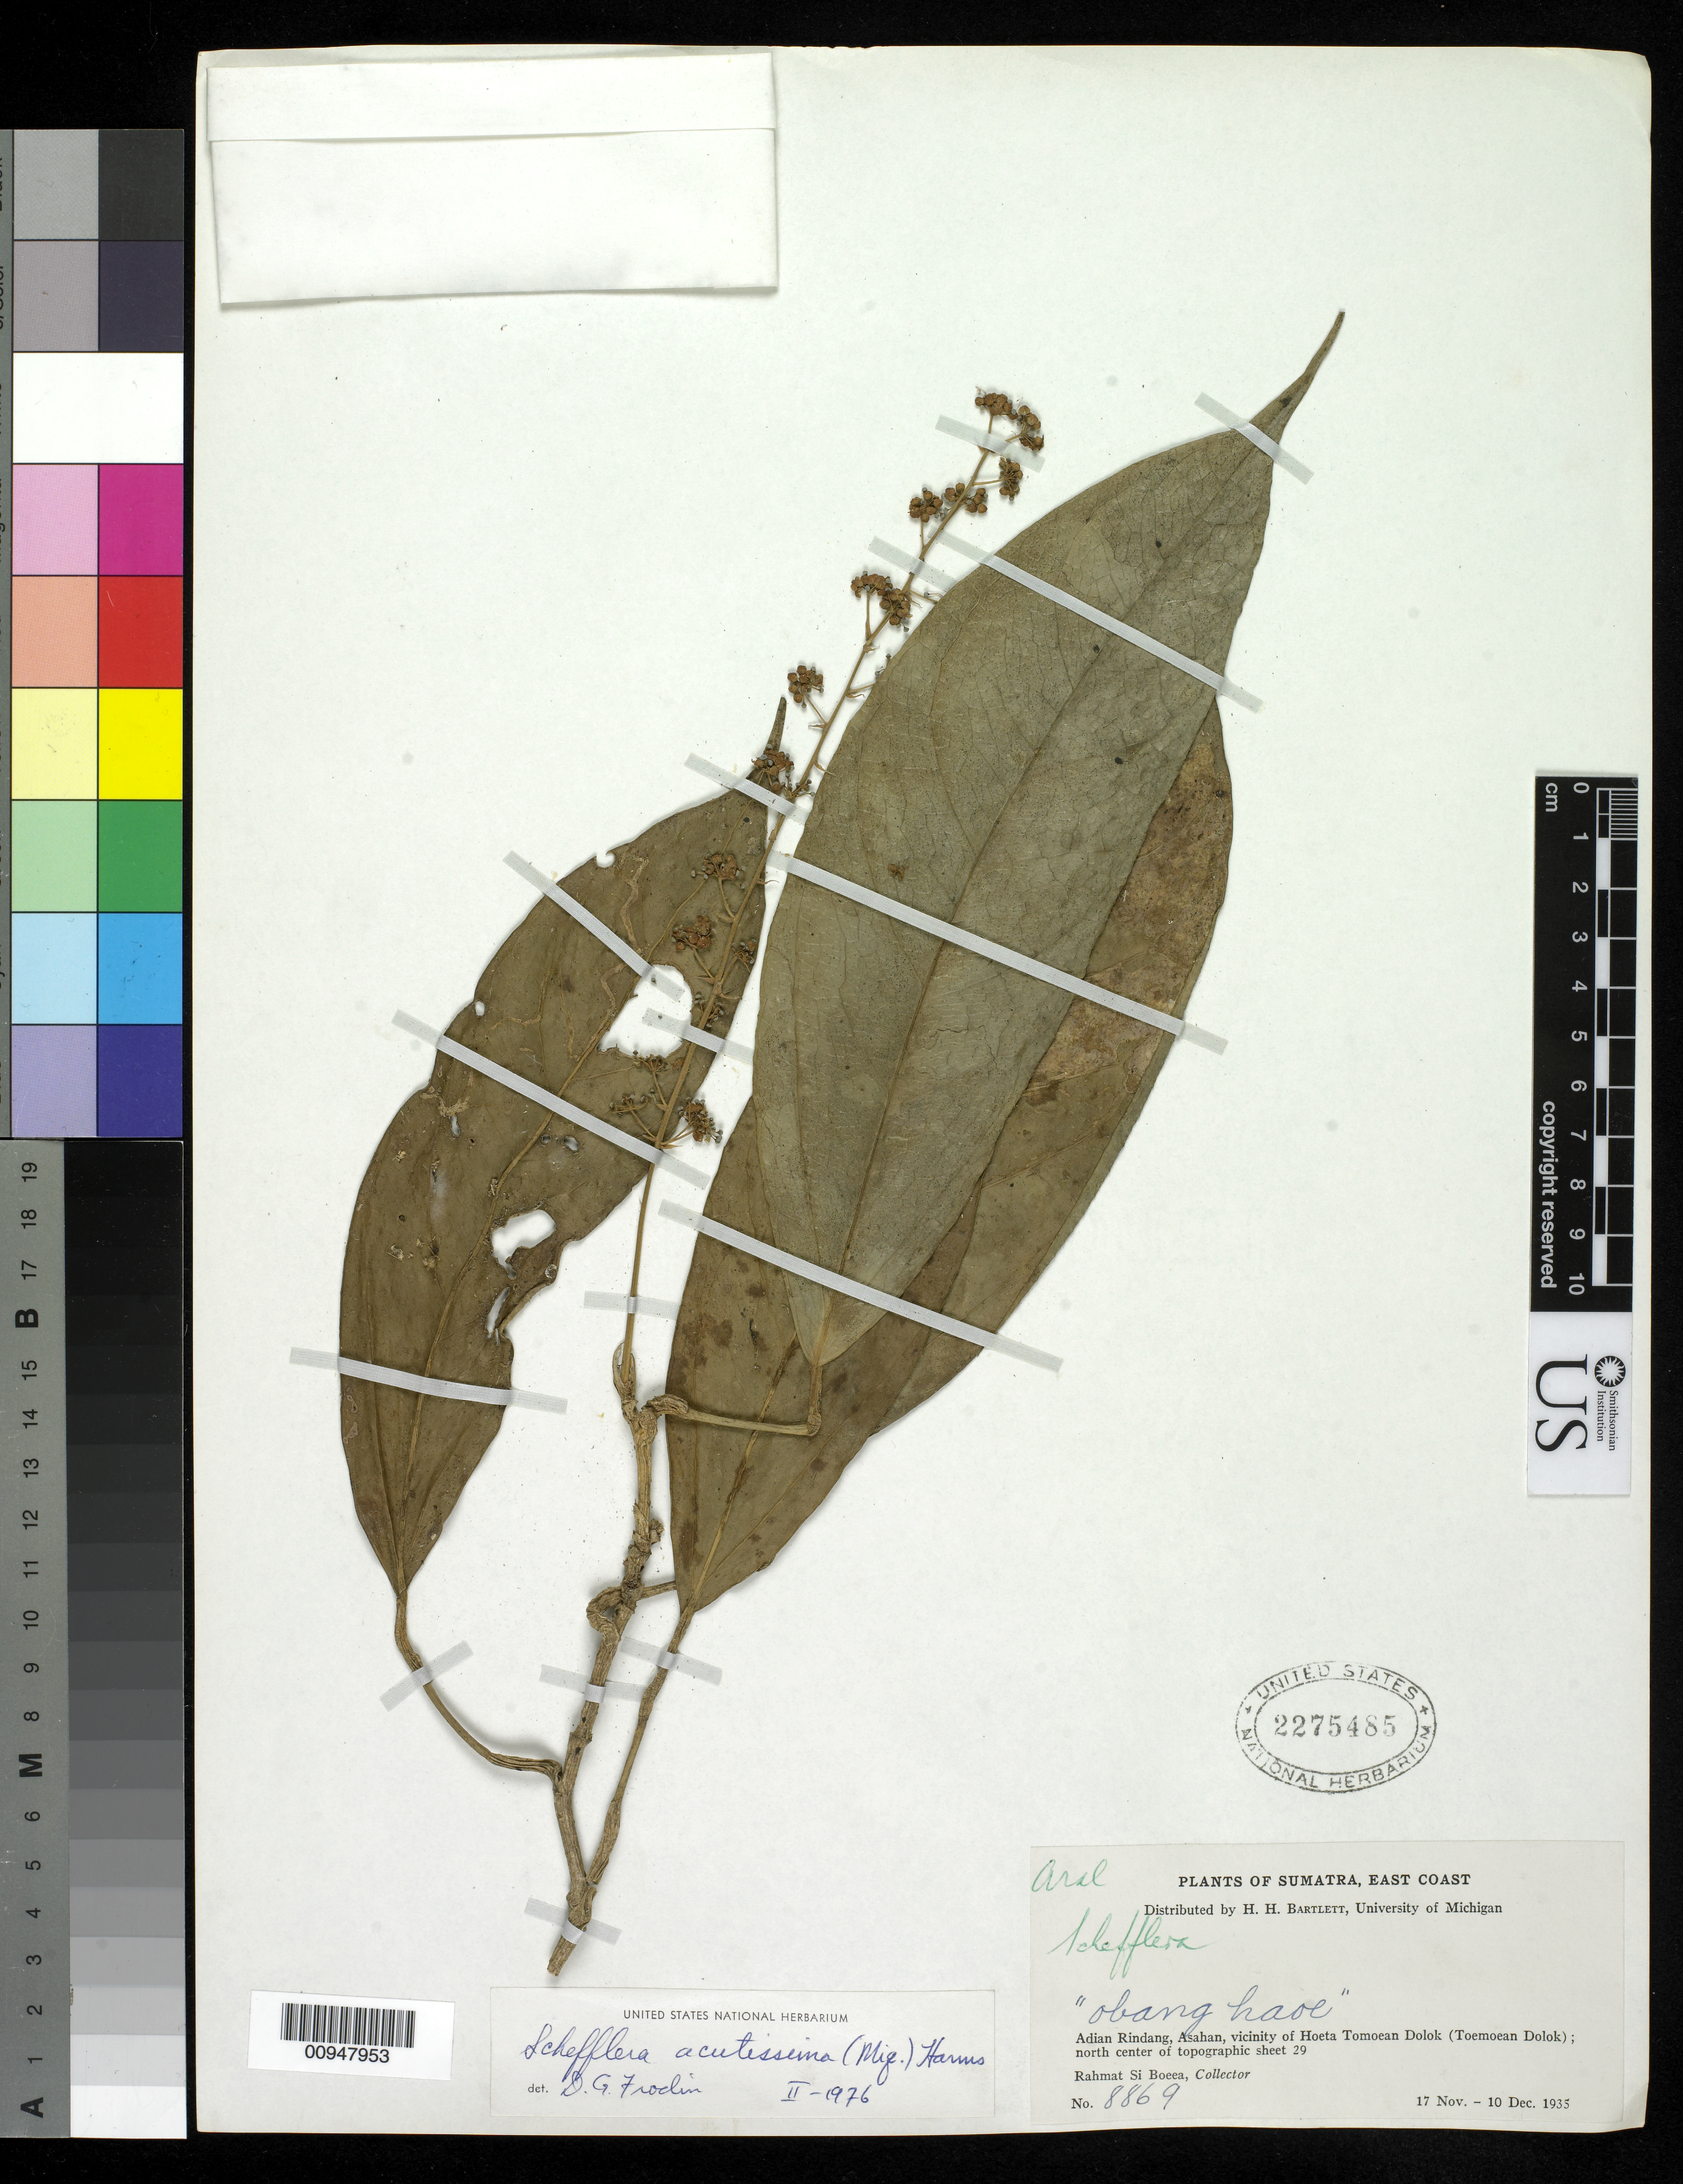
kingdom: Plantae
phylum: Tracheophyta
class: Magnoliopsida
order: Apiales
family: Araliaceae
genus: Heptapleurum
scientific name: Heptapleurum acutissimum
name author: (Miq.) Seem.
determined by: Wagner, W. L., (BOT), Smithsonian Institution - National Museum of Natural History (UNITED STATES)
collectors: Rahmat Si Boeea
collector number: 8869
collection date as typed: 17 Nov 1935 to 10 Dec 1935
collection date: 1935-11-17/1935-12-10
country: Indonesia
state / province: Sumatra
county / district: Aceh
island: Sumatra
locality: Adian Rindang, Asahan,Hoeta Tomoean Dolok; N center topographic sheet 29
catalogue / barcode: US 2275485